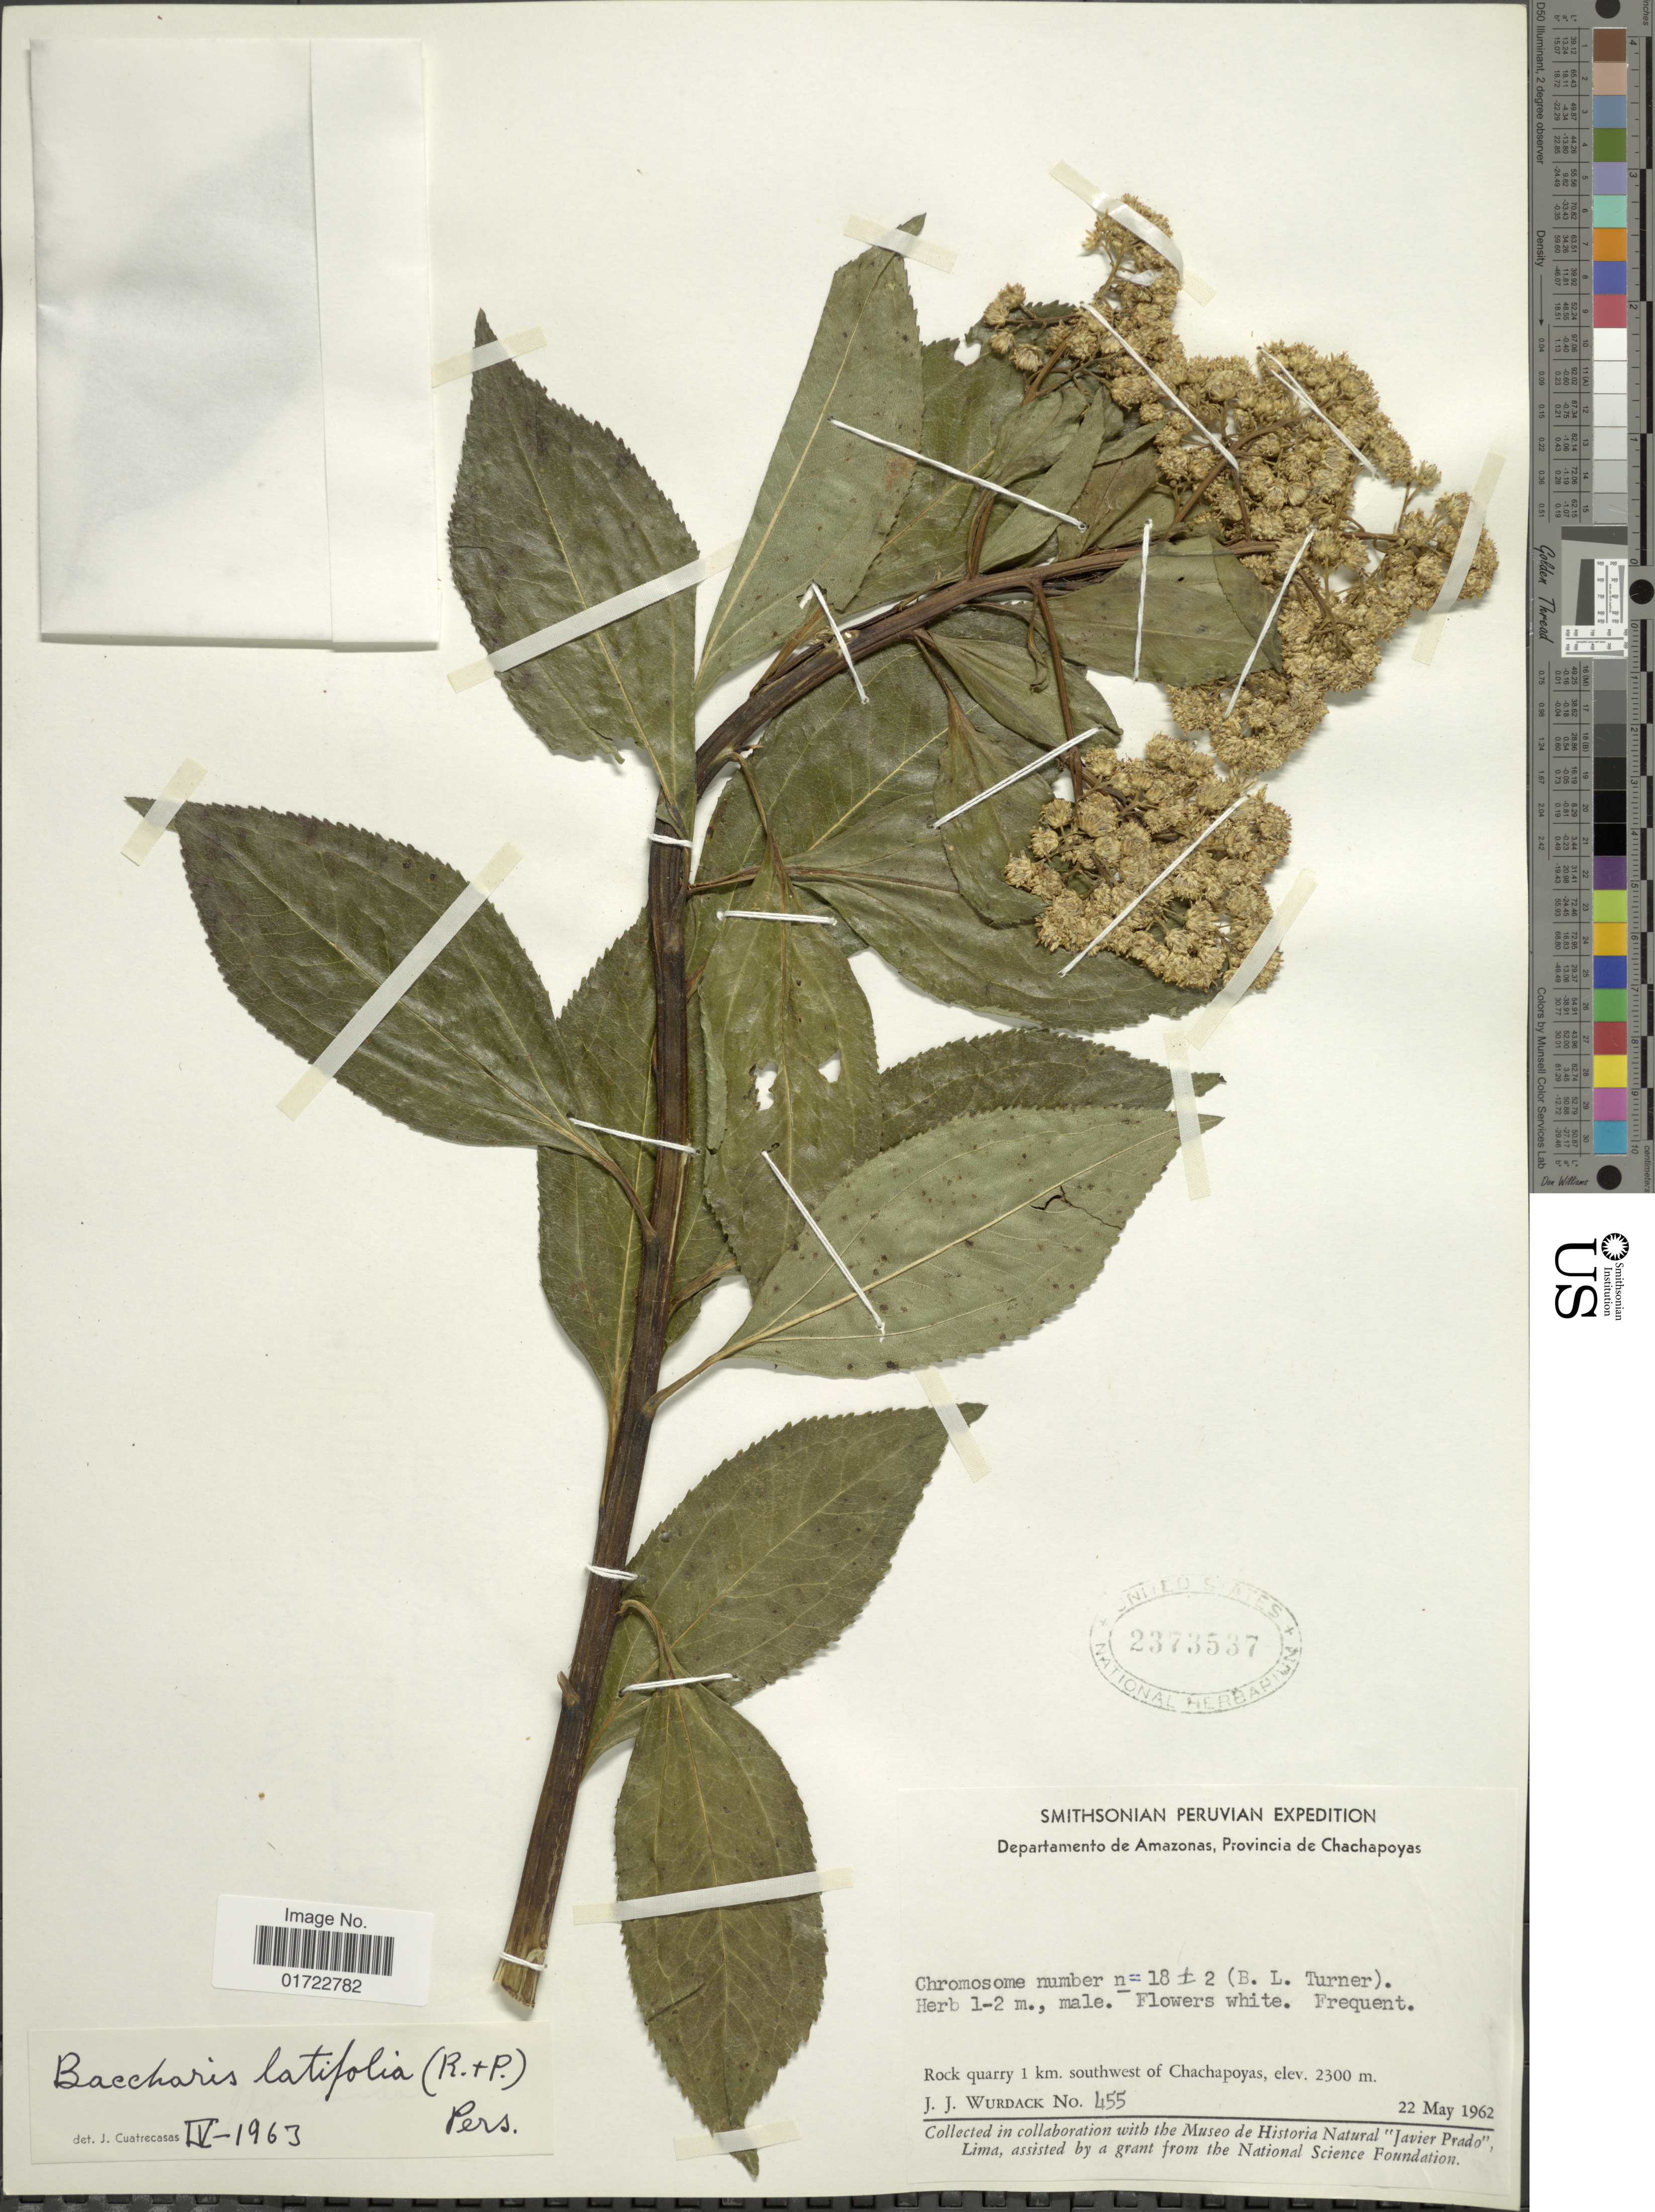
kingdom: Plantae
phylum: Tracheophyta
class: Magnoliopsida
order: Asterales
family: Asteraceae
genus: Baccharis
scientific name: Baccharis latifolia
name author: (Ruiz & Pav.) Pers.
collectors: J. J. Wurdack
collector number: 455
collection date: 1962-05-22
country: Peru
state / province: Amazonas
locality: Departamento de Amazonas, Provincia de Chachapoyas, 1 k southwest of Chachapoyas.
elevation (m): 2300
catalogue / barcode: US 2373537